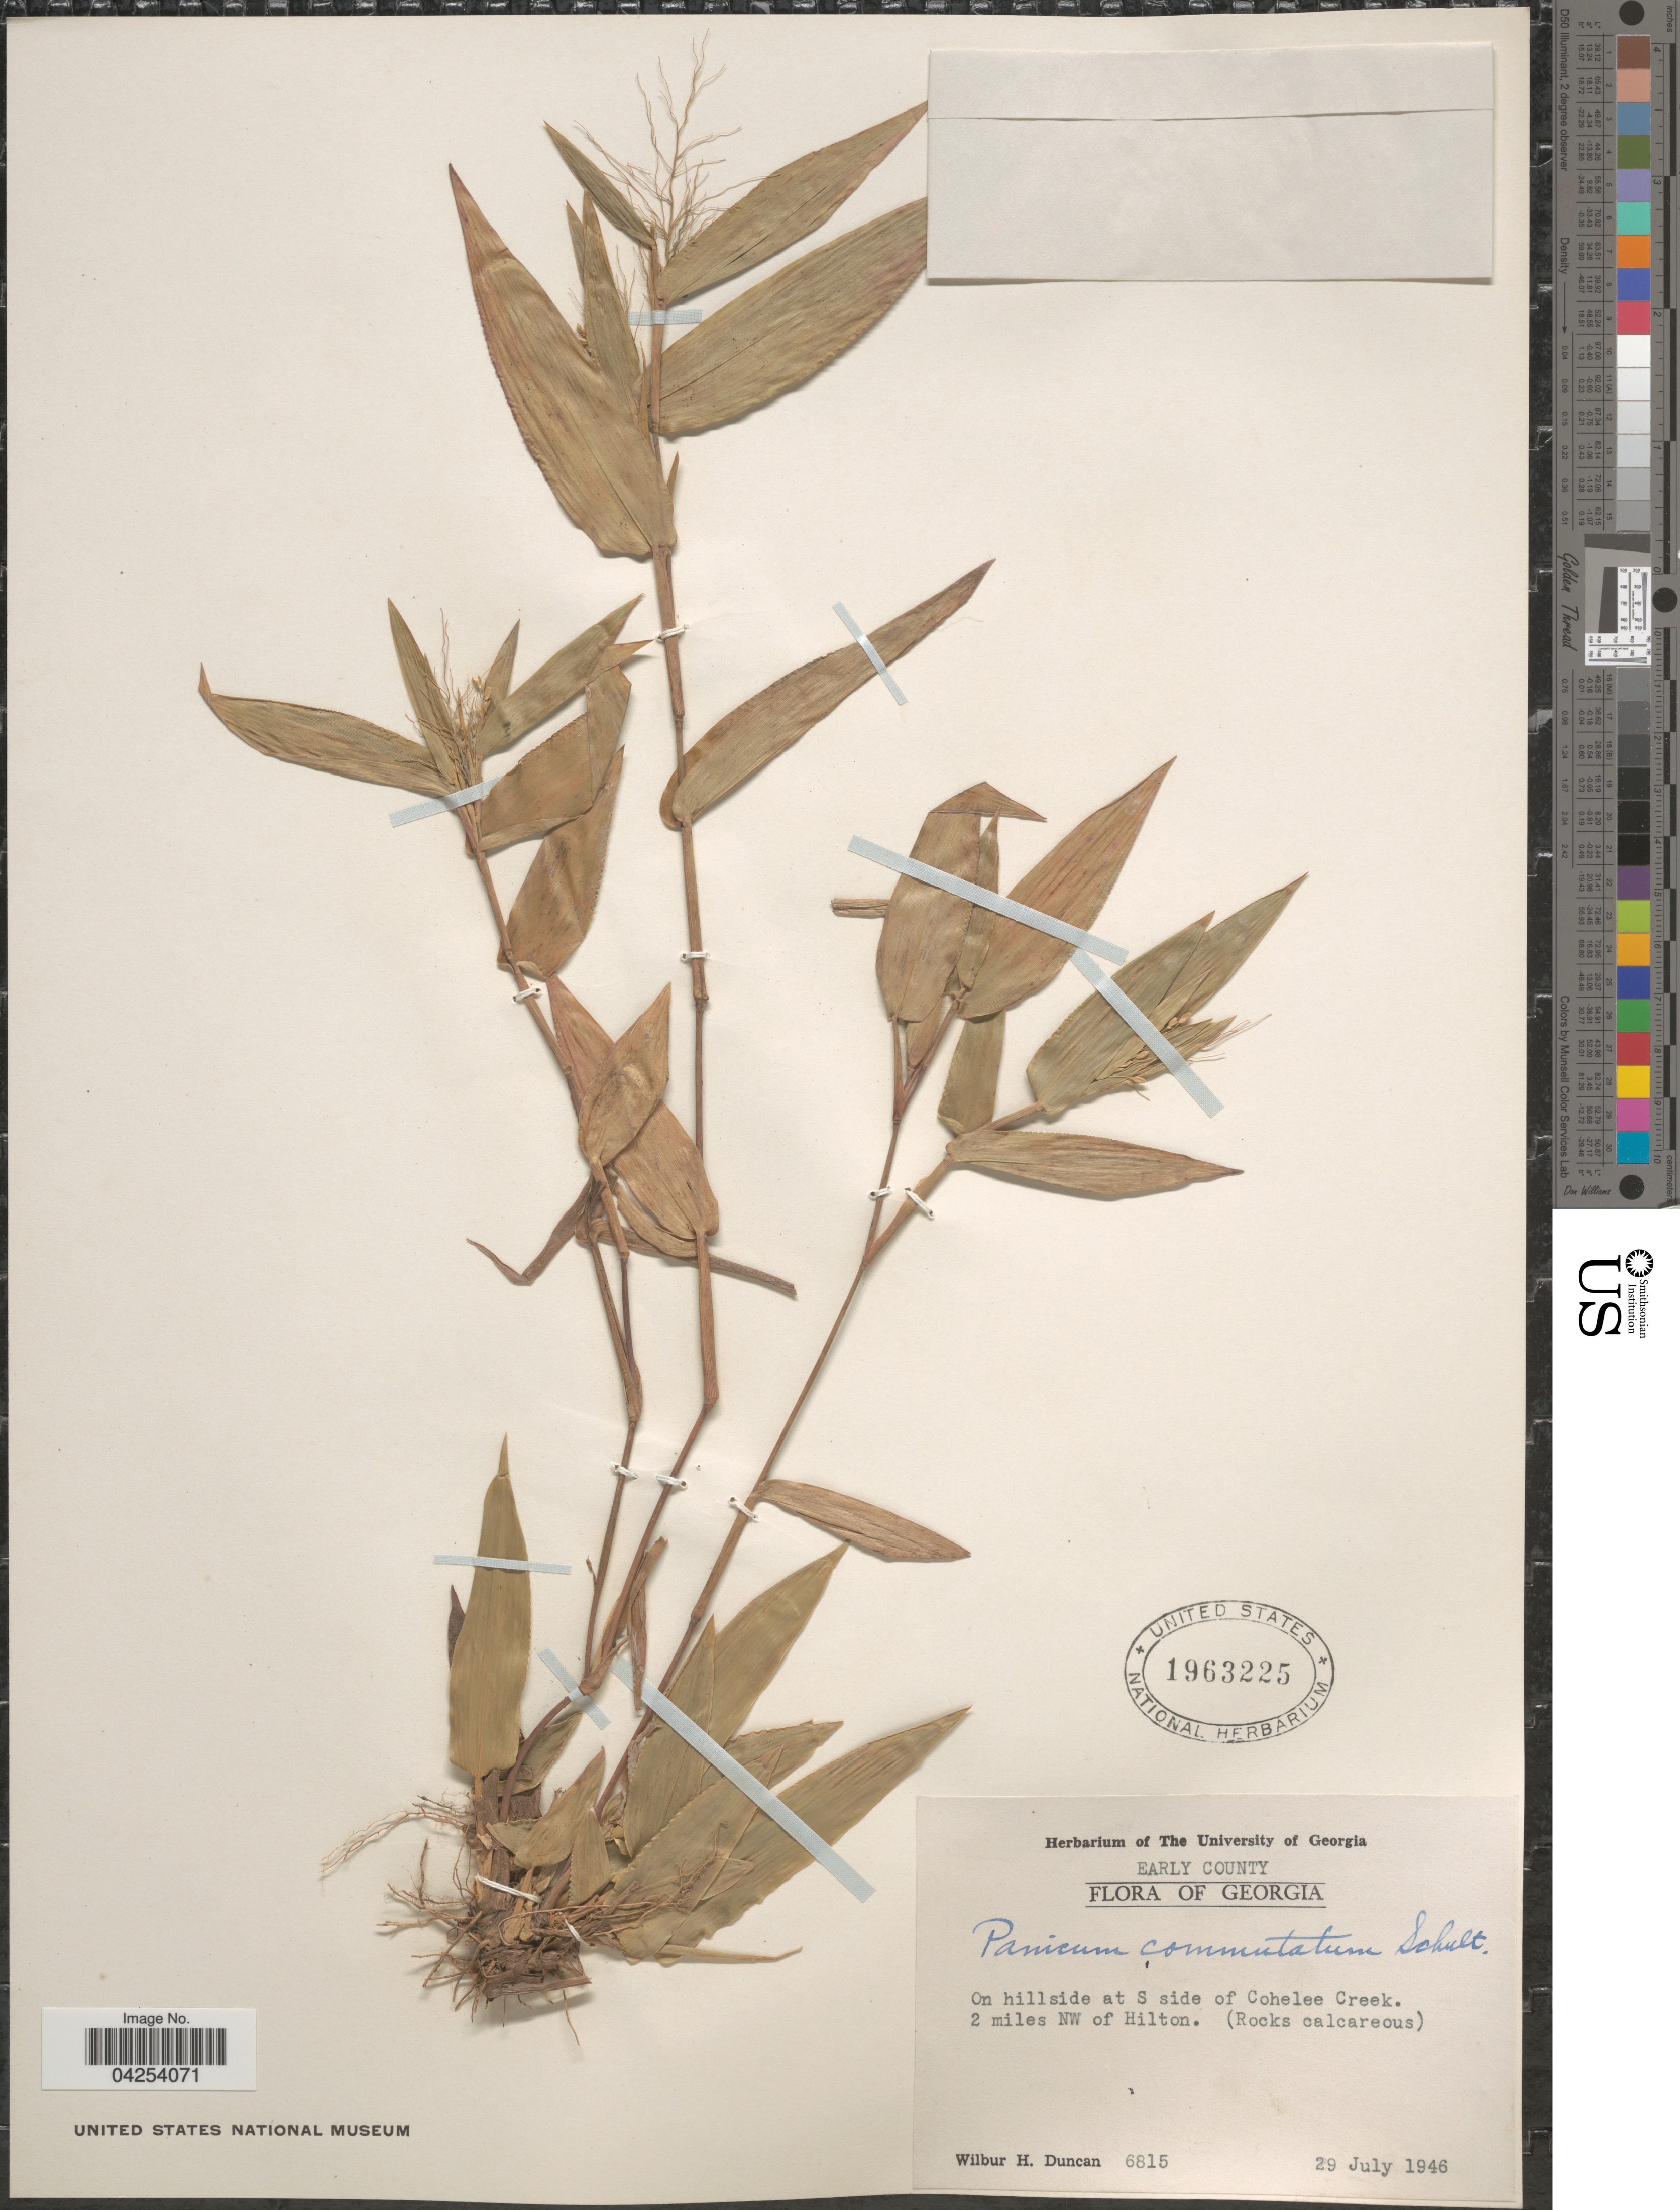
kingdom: Plantae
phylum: Tracheophyta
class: Liliopsida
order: Poales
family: Poaceae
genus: Dichanthelium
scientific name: Dichanthelium commutatum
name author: (Schult.) Gould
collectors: W. H. Duncan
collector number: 6815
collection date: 1946-07-29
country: United States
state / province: Georgia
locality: Early County. On hillside at S side of Cohelee Creek. 2 miles NW of Hilton.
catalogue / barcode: US 1963225